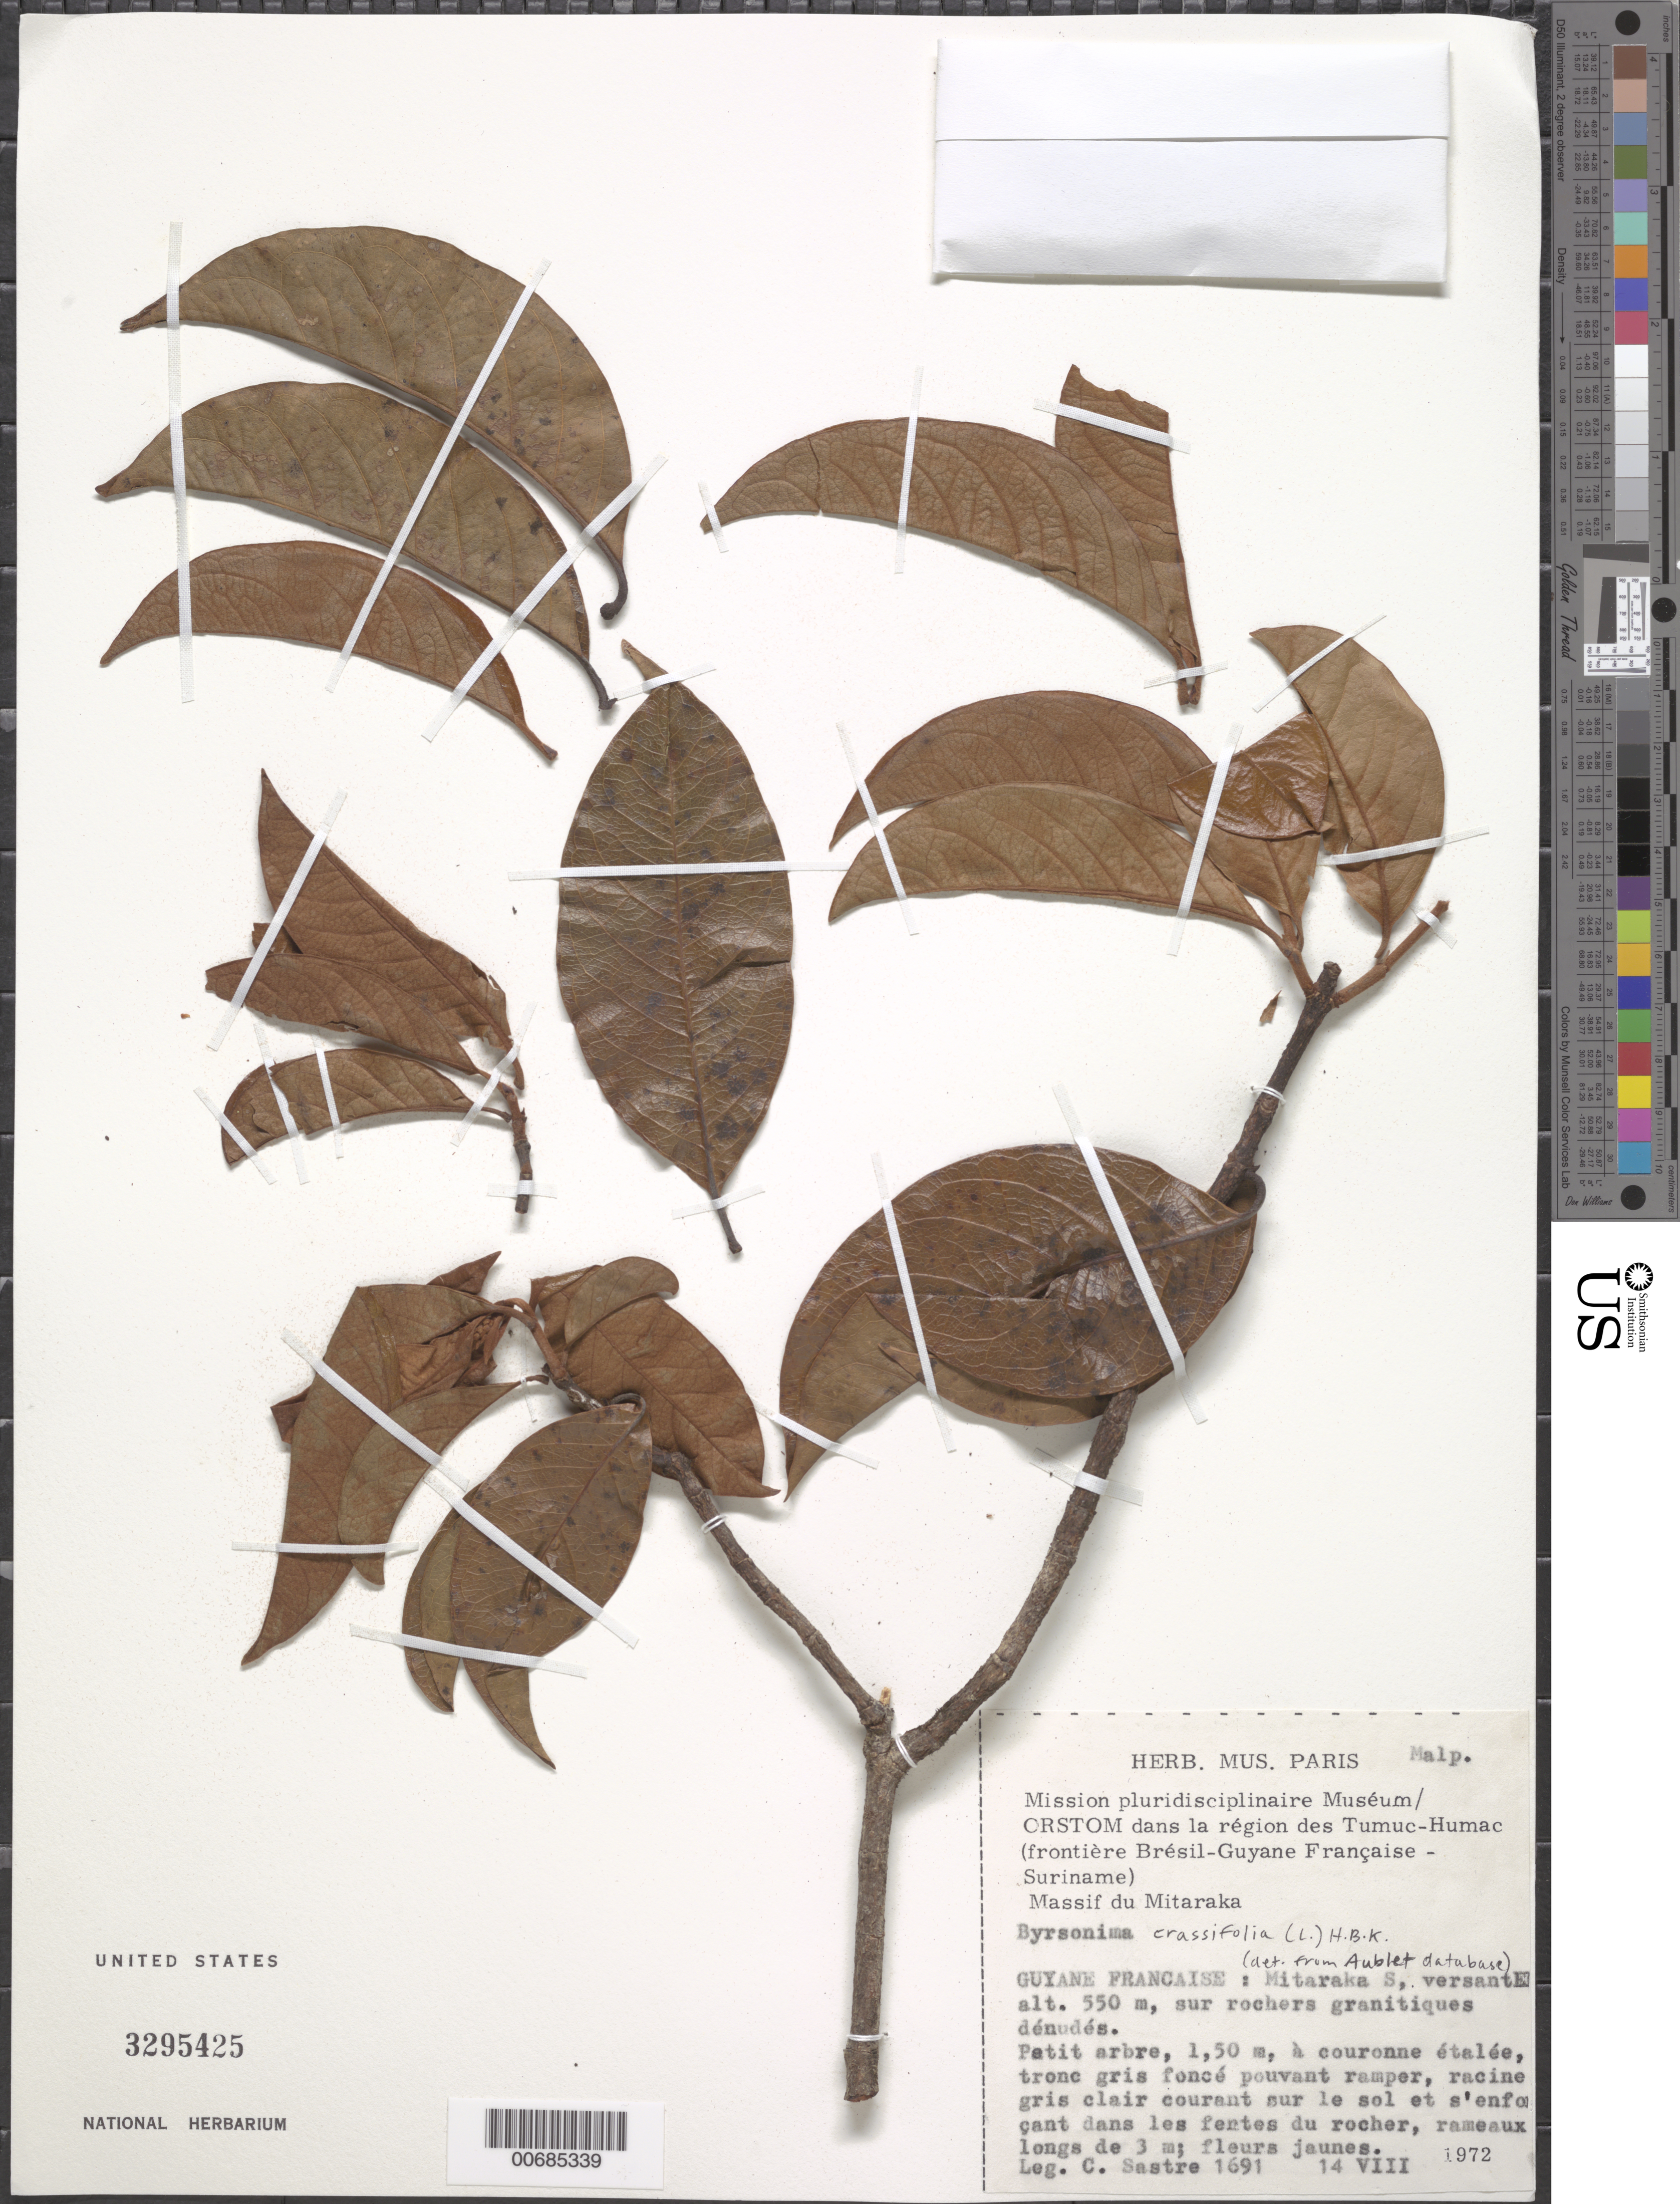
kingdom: Plantae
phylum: Tracheophyta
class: Magnoliopsida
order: Malpighiales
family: Malpighiaceae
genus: Byrsonima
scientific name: Byrsonima crassifolia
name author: (L.) Kunth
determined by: Aublet, J. B. C. F.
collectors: C. H. L. Sastre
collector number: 1691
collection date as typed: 14-Aug-72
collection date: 1972-08-14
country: French Guiana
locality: Tumuc-Humac, Massif du Mitaraka Sud, versant E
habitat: Bare granite rocks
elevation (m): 550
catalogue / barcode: US 3295425